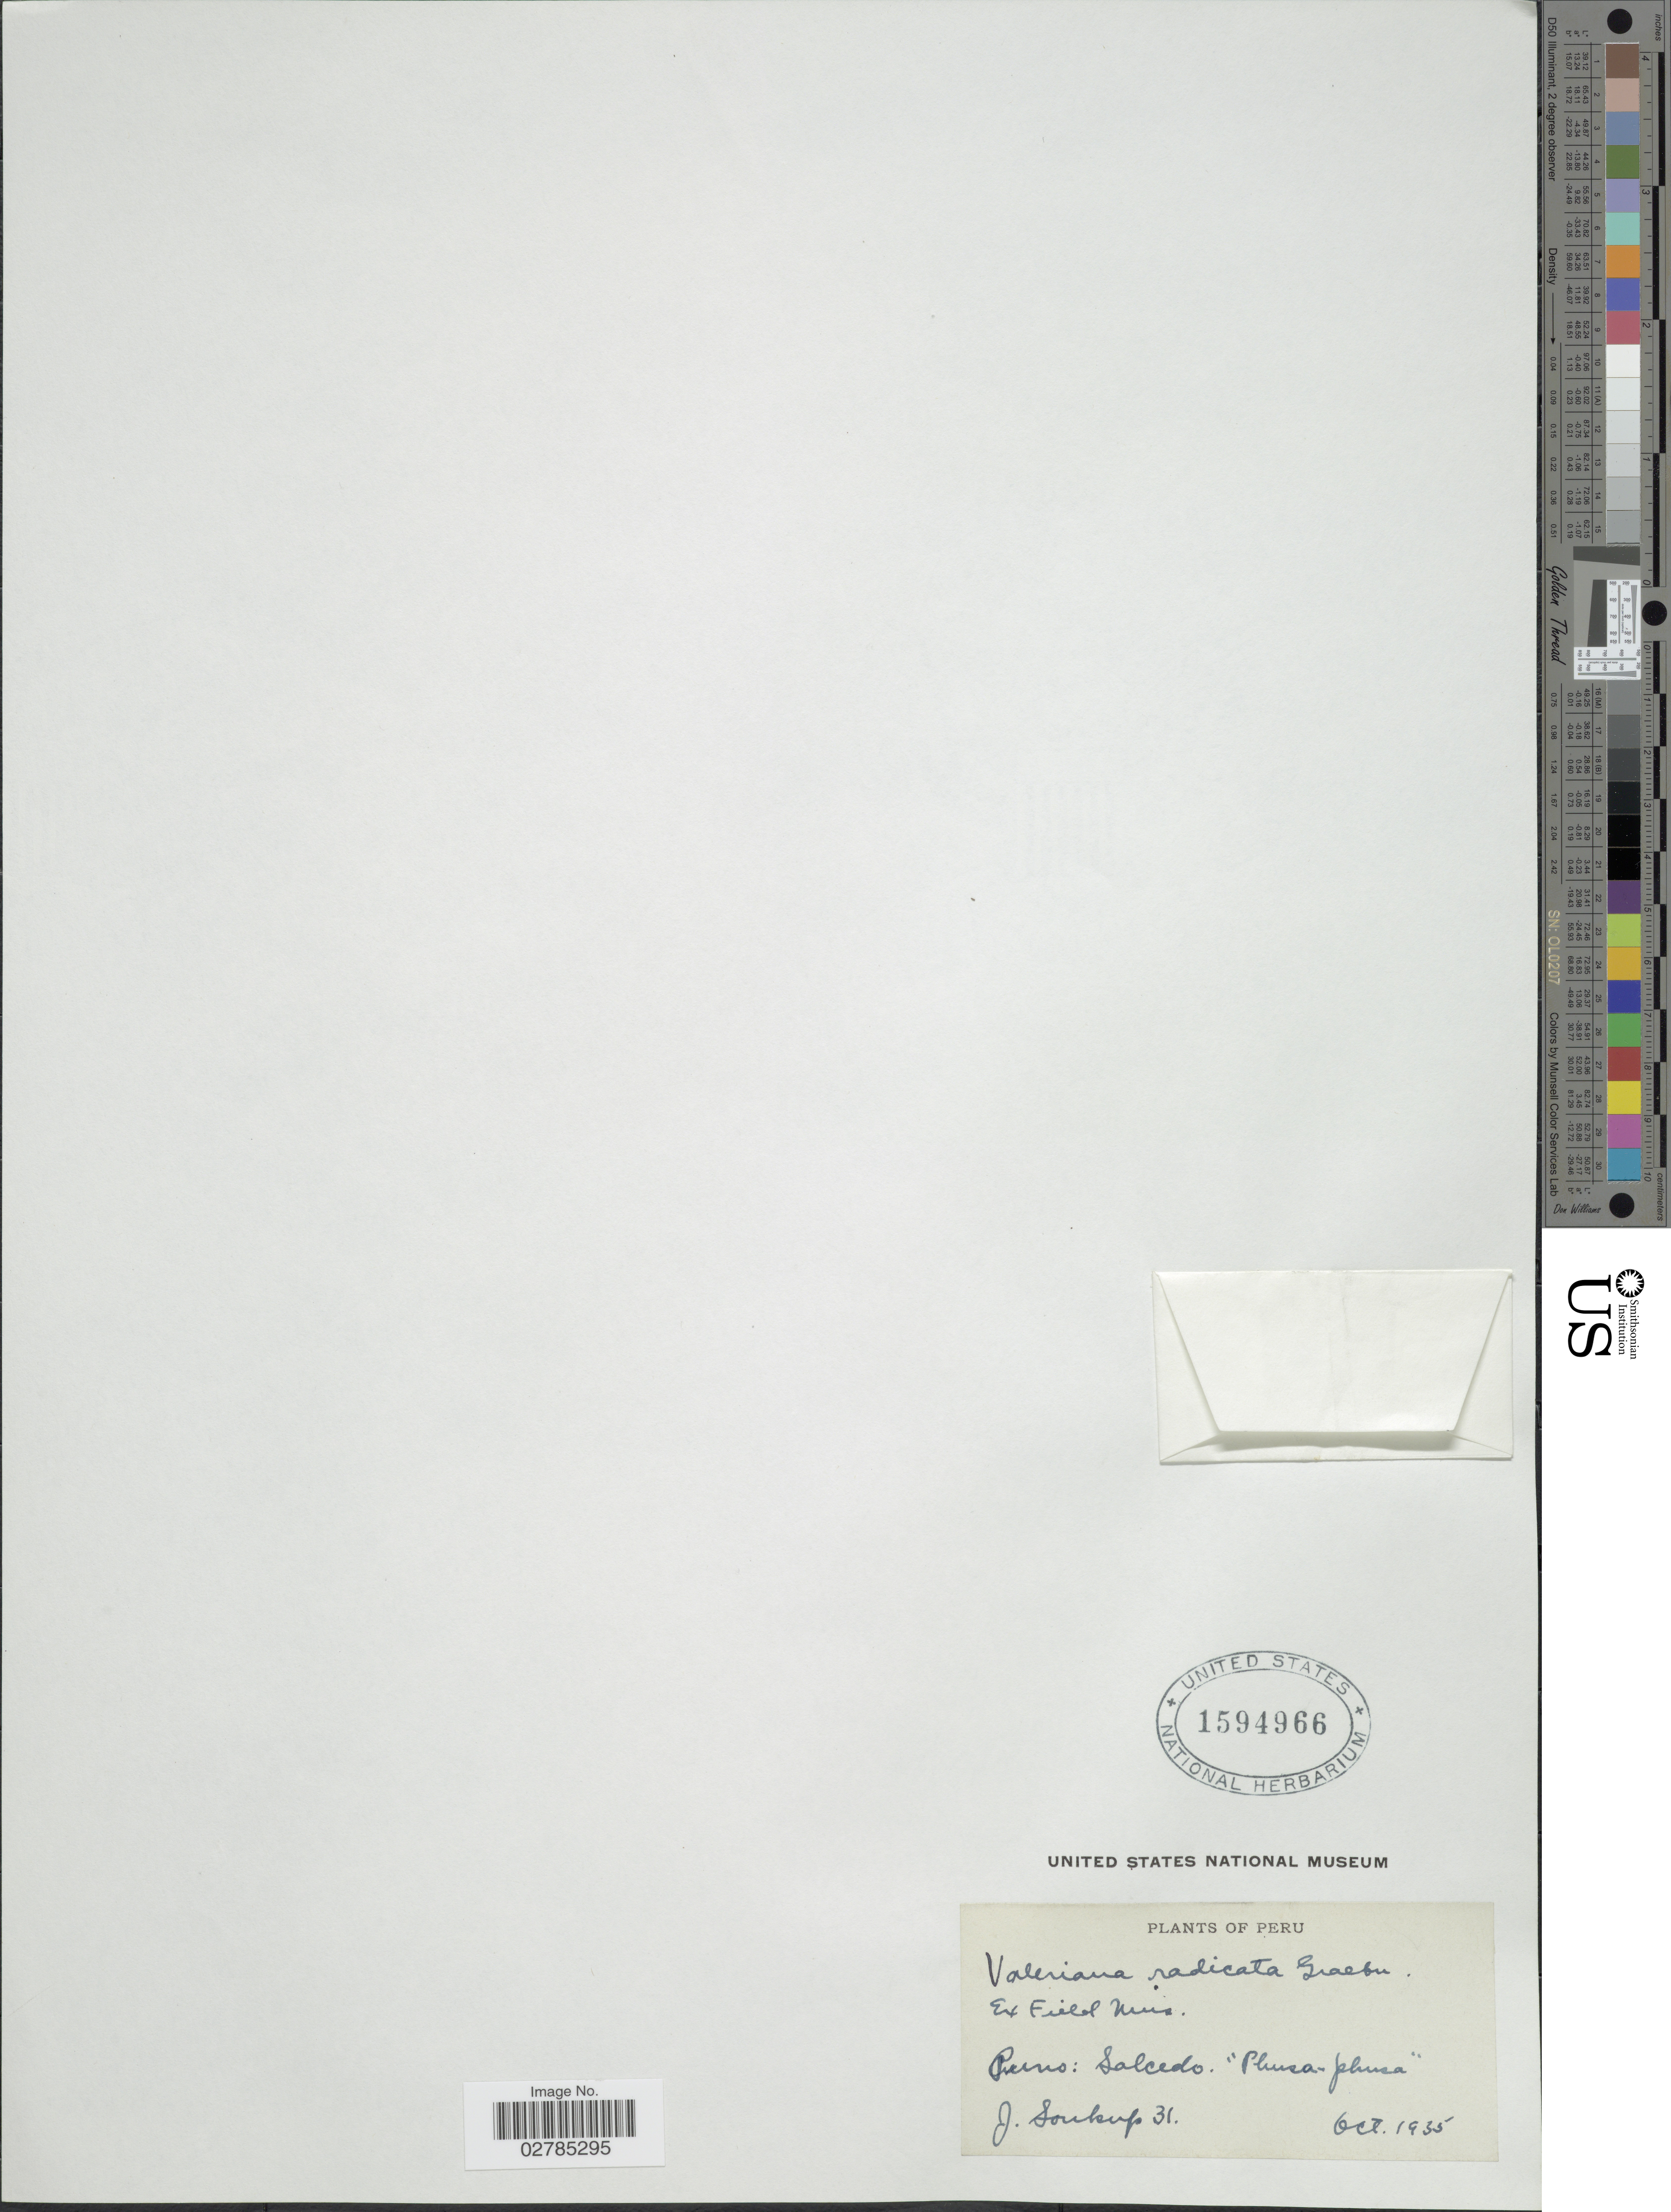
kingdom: Plantae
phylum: Tracheophyta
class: Magnoliopsida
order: Dipsacales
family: Caprifoliaceae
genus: Valeriana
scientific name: Valeriana radicata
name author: Graebn.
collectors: J. Soukup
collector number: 31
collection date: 1935-10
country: Peru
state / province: Puno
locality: Salcedo.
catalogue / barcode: US 1594966